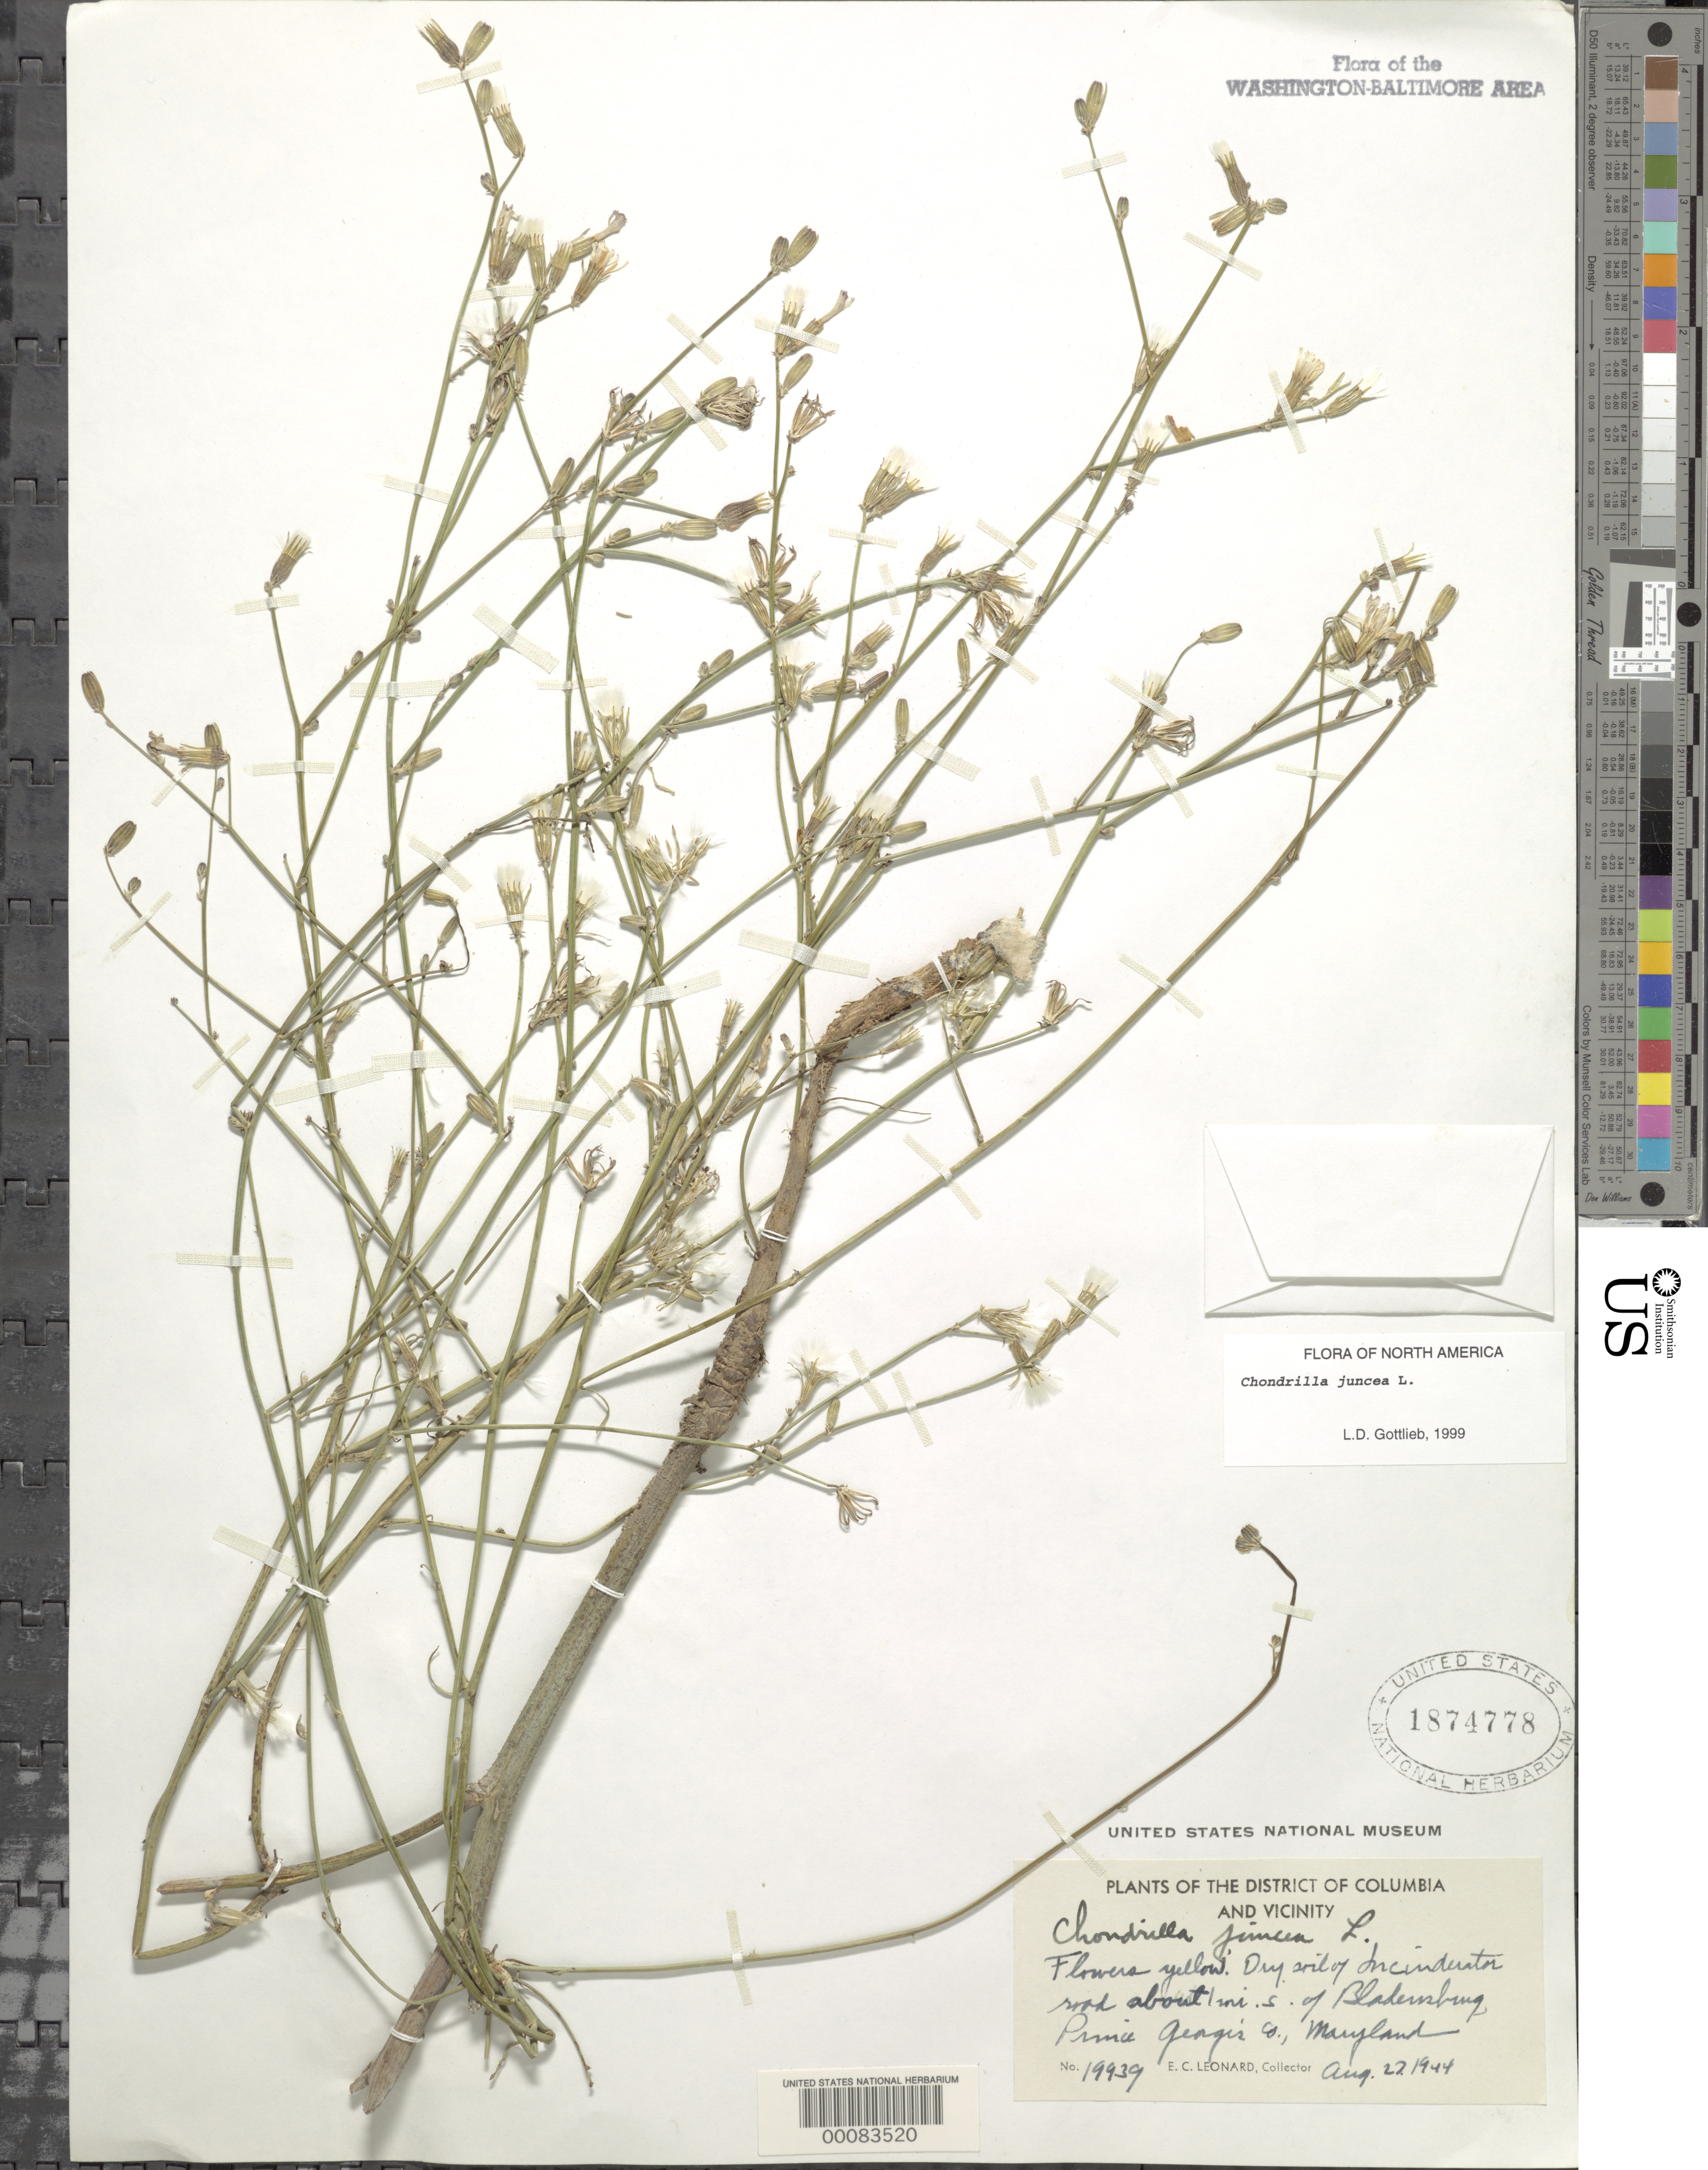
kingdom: Plantae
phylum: Tracheophyta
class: Magnoliopsida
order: Asterales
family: Asteraceae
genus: Chondrilla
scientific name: Chondrilla juncea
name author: L.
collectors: E. C. Leonard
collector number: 19939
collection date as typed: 27 Aug 1944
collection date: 1944-08-27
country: United States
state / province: Maryland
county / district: Prince George's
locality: Incinerator Road south of Bladensburg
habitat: Dry soil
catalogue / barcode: US 1874778